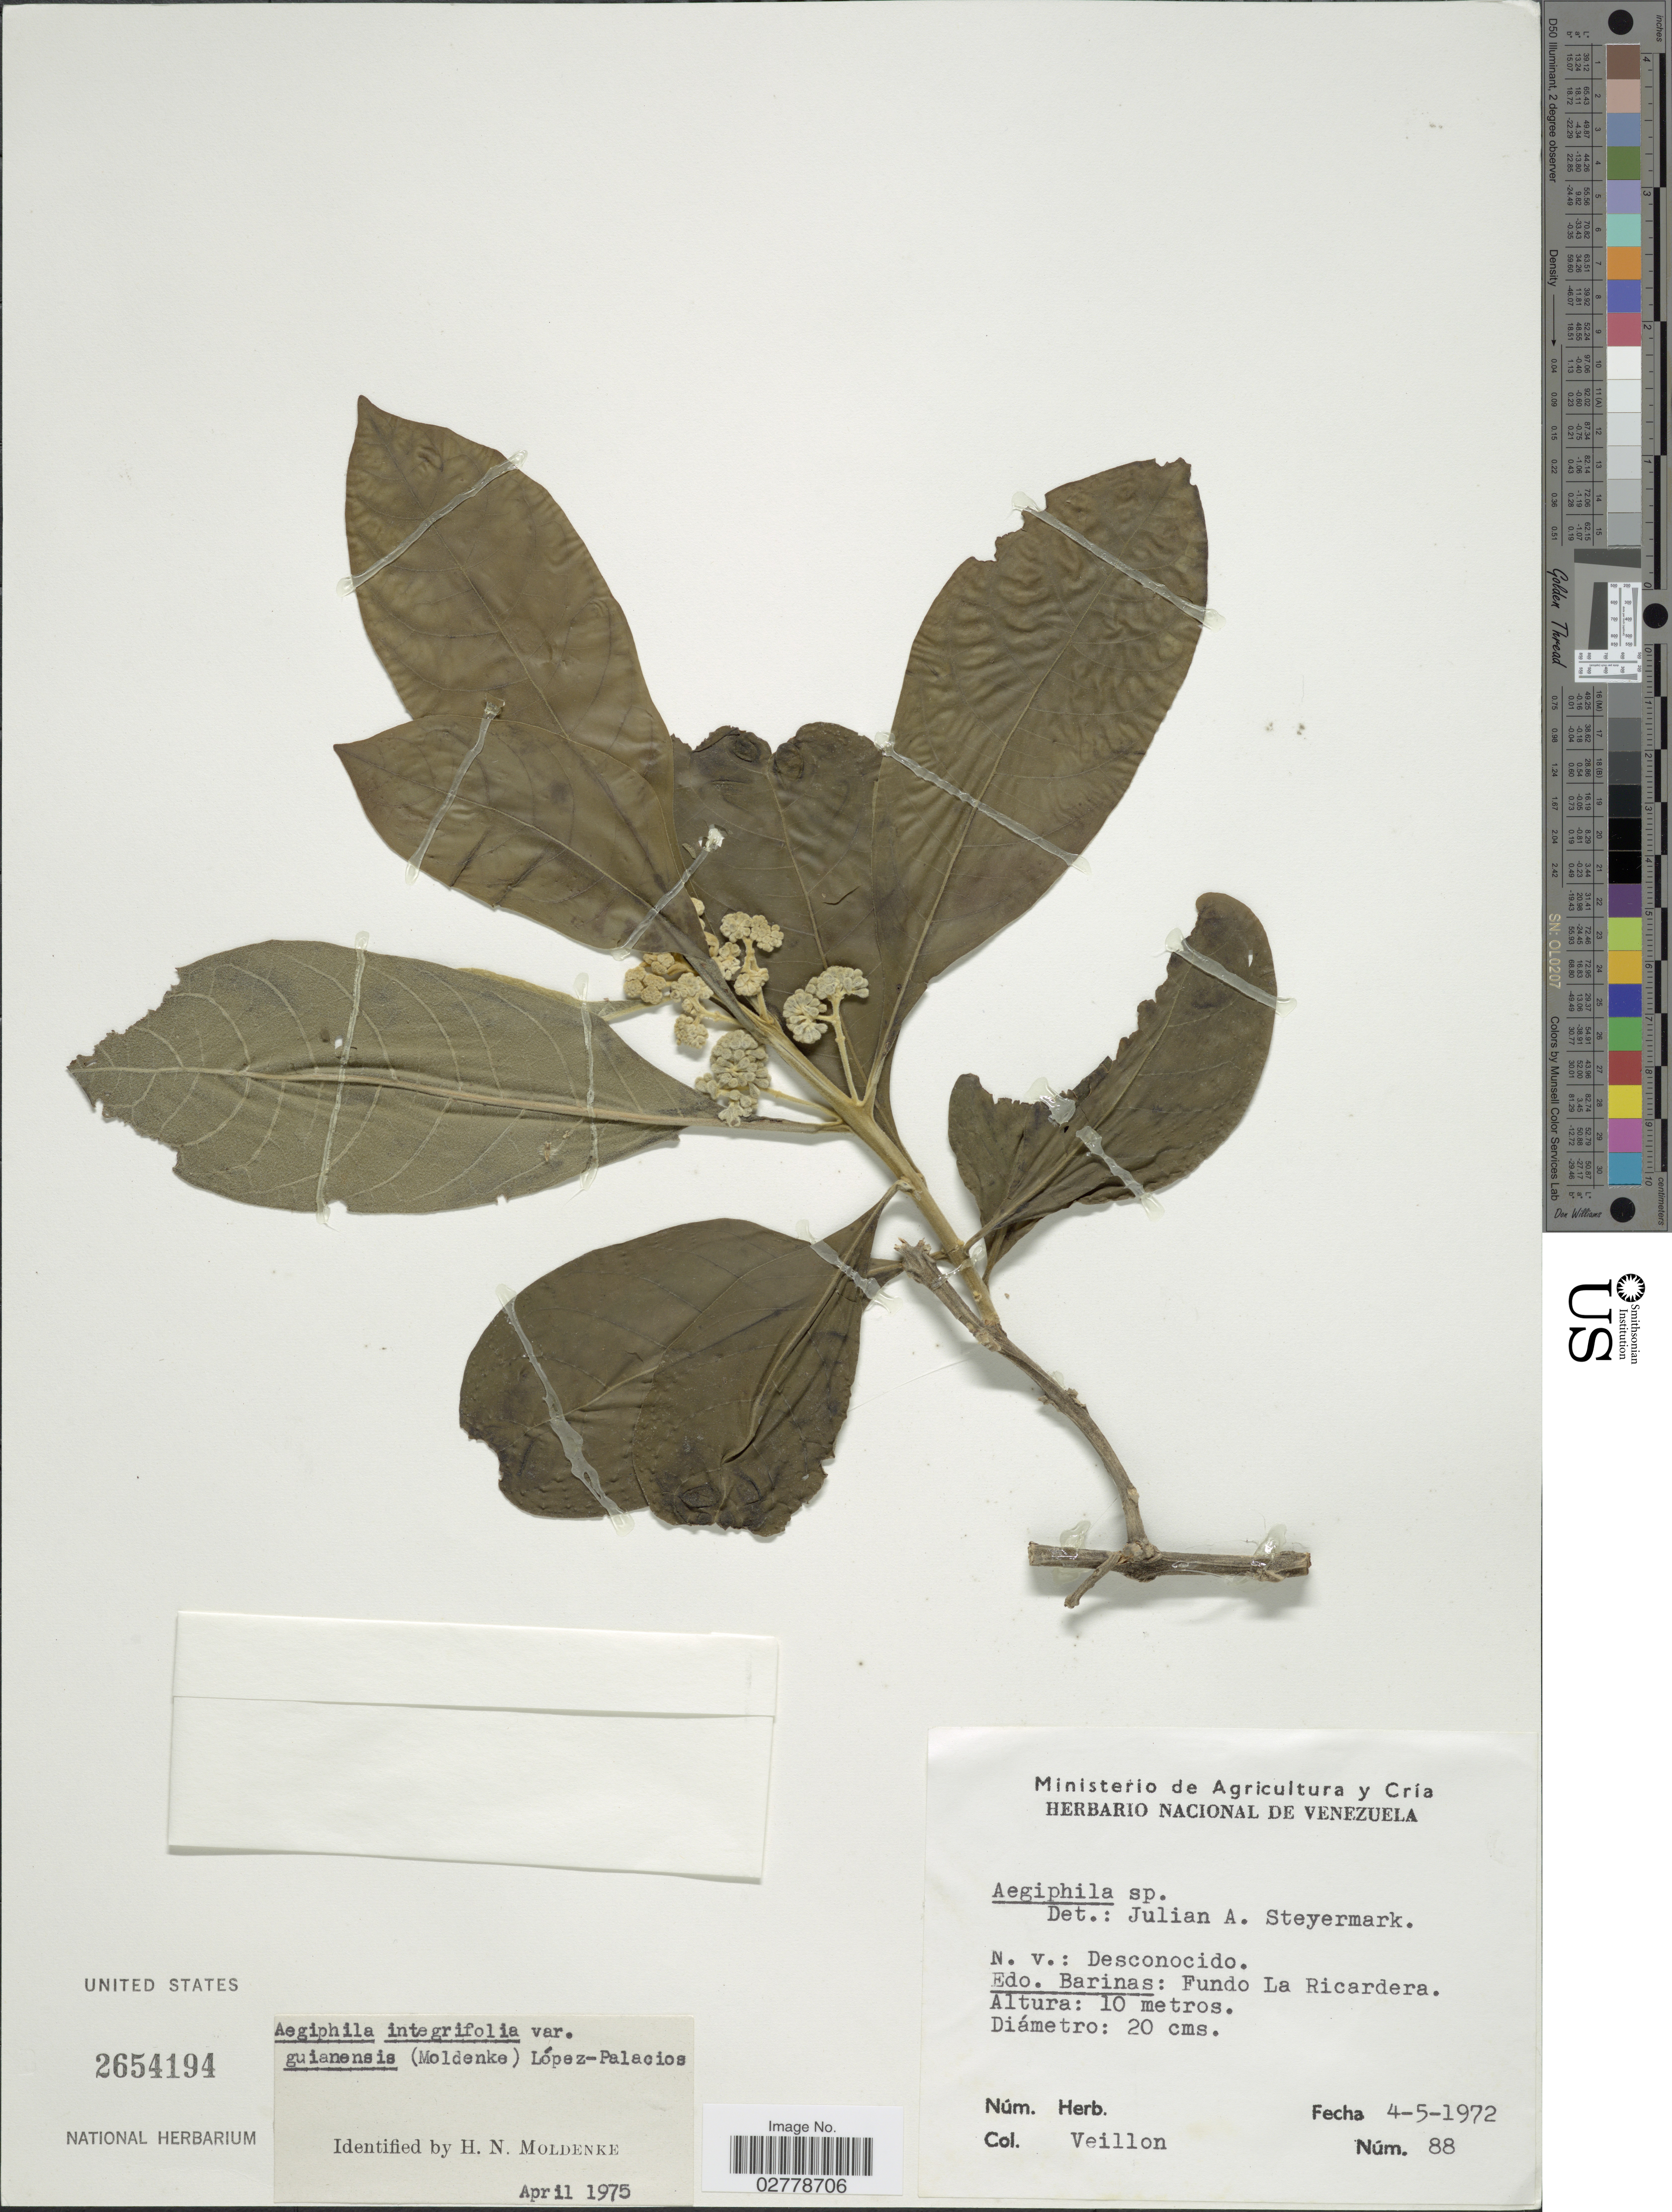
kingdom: Plantae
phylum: Tracheophyta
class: Magnoliopsida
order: Lamiales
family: Lamiaceae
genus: Aegiphila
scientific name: Aegiphila integrifolia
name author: (Jacq.) B.D. Jacks.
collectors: -. Veillon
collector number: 88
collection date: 1972-05-04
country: Venezuela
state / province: Barinas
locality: Edo. Barinas: Fundo La Ricardera.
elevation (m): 10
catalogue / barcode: US 2654194